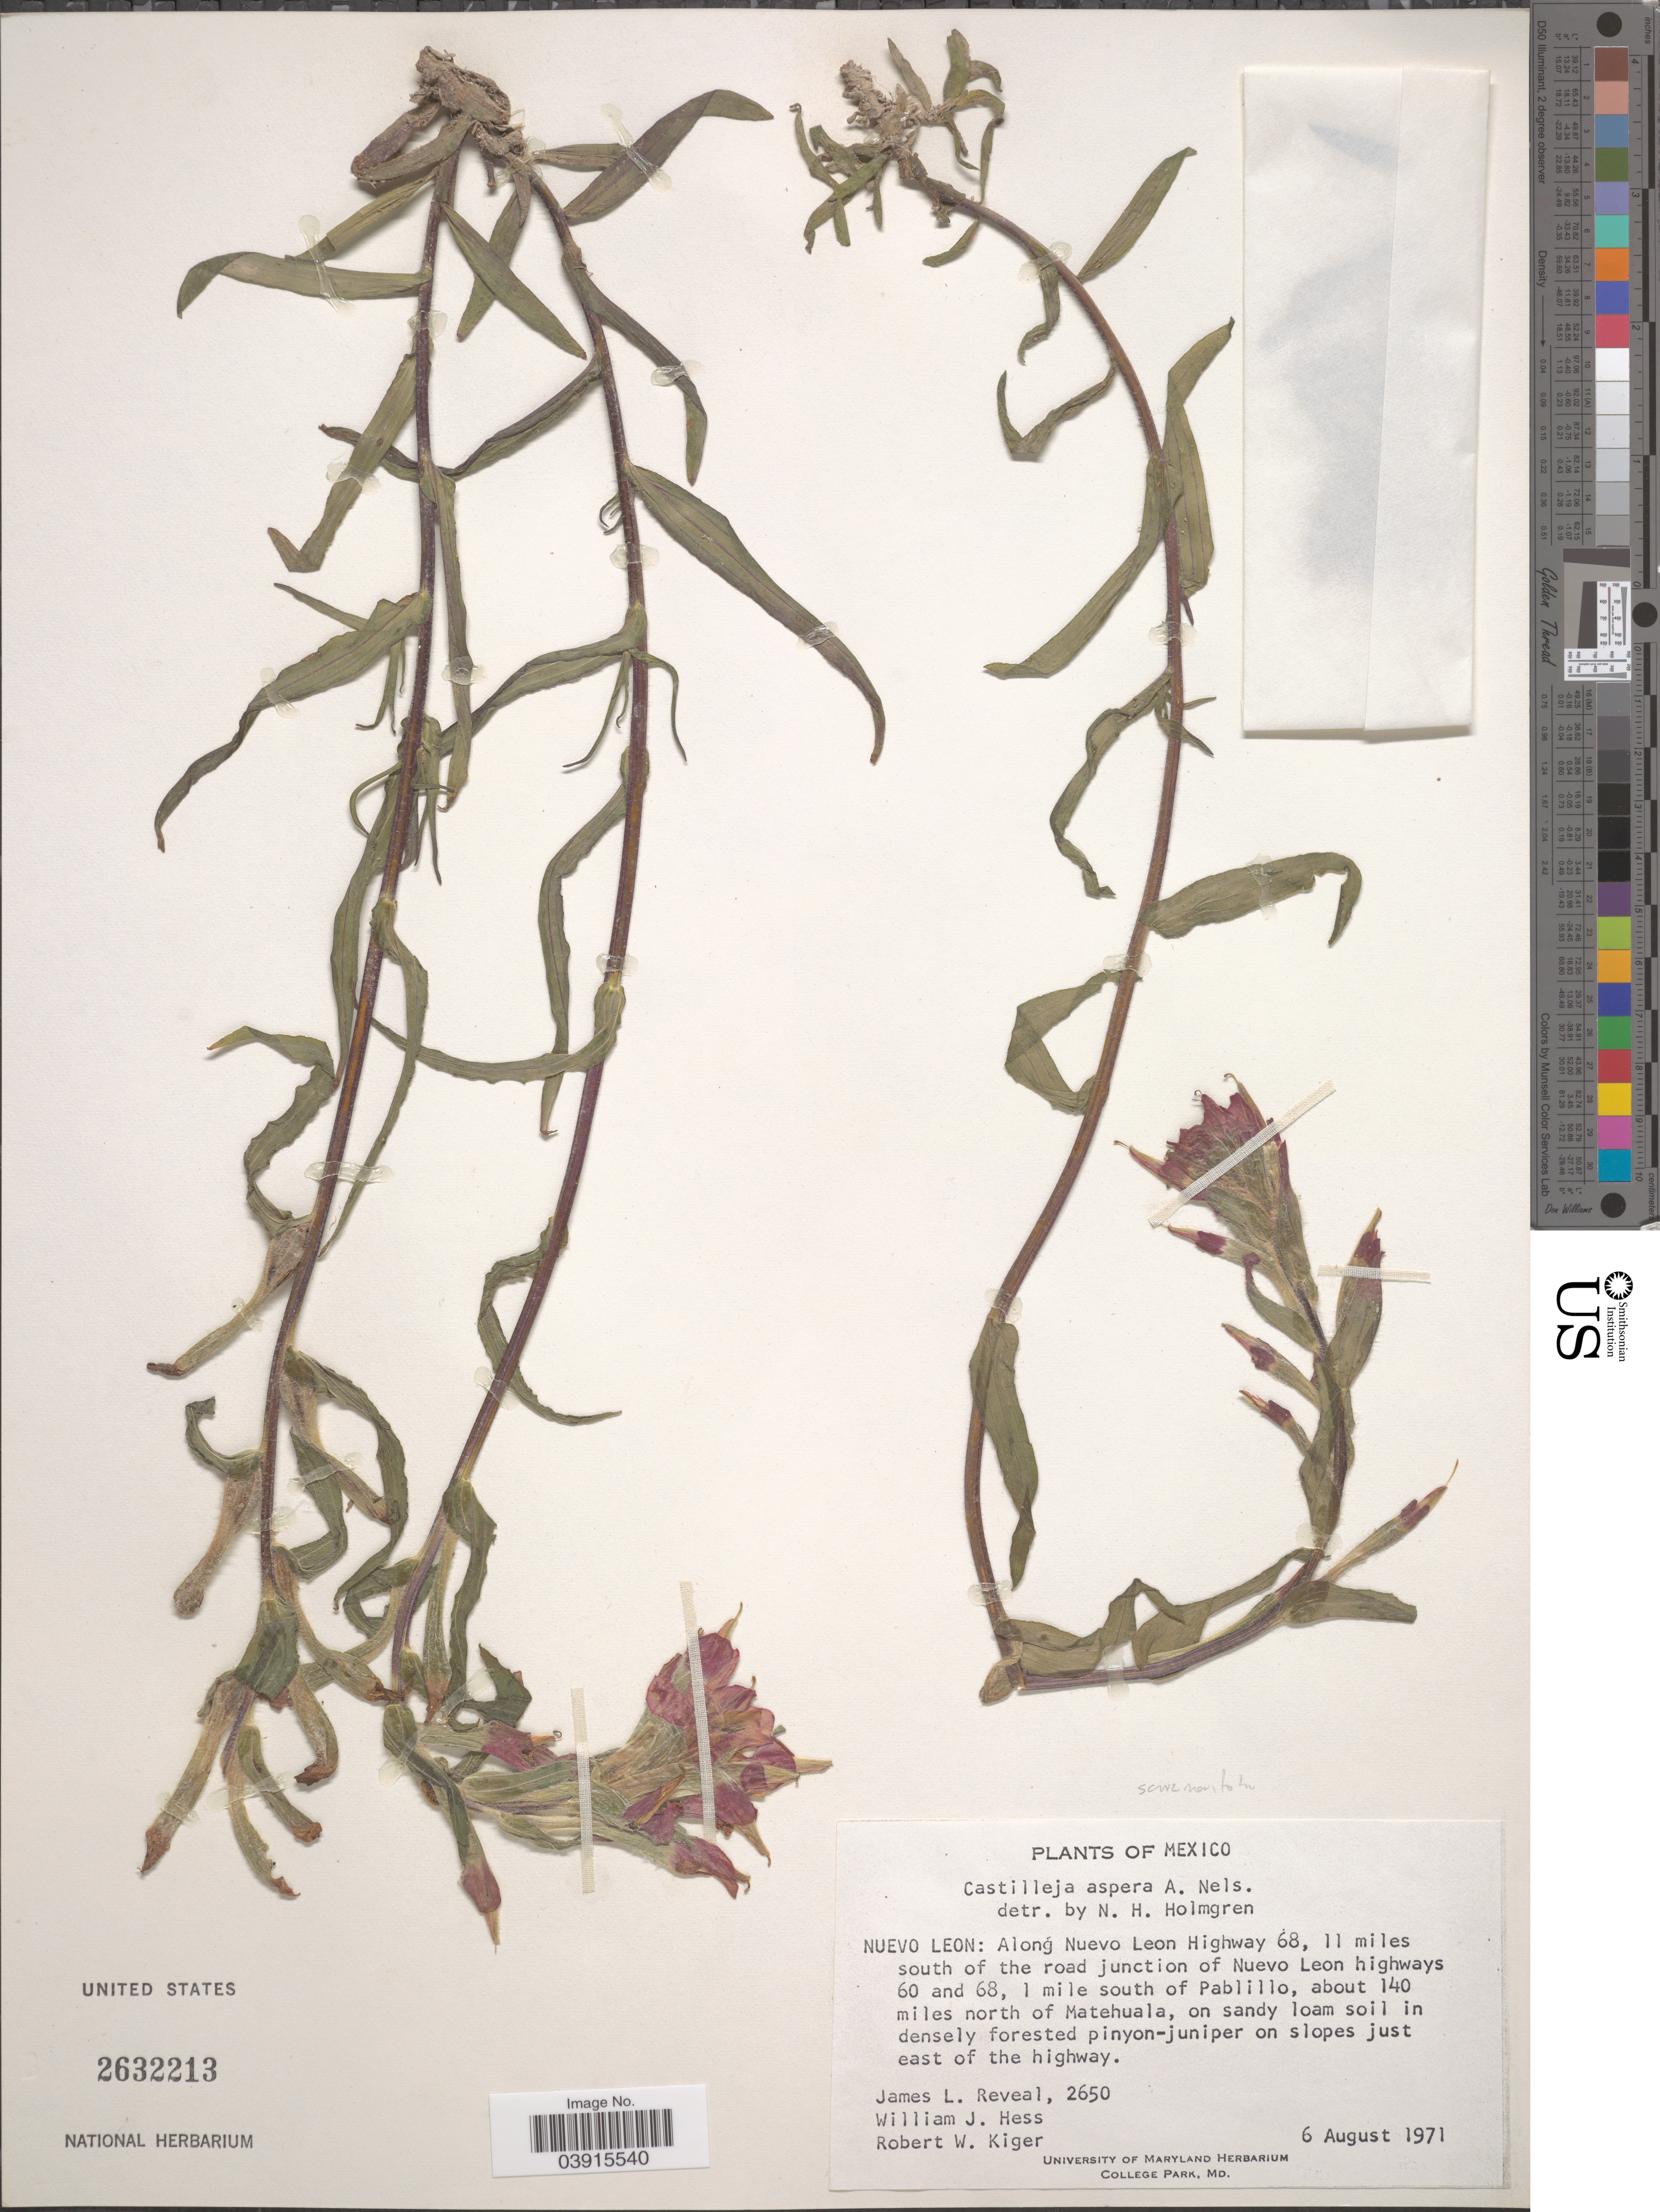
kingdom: Plantae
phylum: Tracheophyta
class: Magnoliopsida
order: Lamiales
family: Orobanchaceae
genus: Castilleja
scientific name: Castilleja scorzonerifolia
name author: Kunth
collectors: J. L. Reveal, W. Hess & R. Kiger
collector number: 2650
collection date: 1971-08-06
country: Mexico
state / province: Nuevo León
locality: Along Nuevo Leon Highway 68, 11 miles south of the road junction of Nuevo Leon highway 60 and 68, 1 mile south of Pablillo, about 140 miles north of Matehuala.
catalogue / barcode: US 2632213